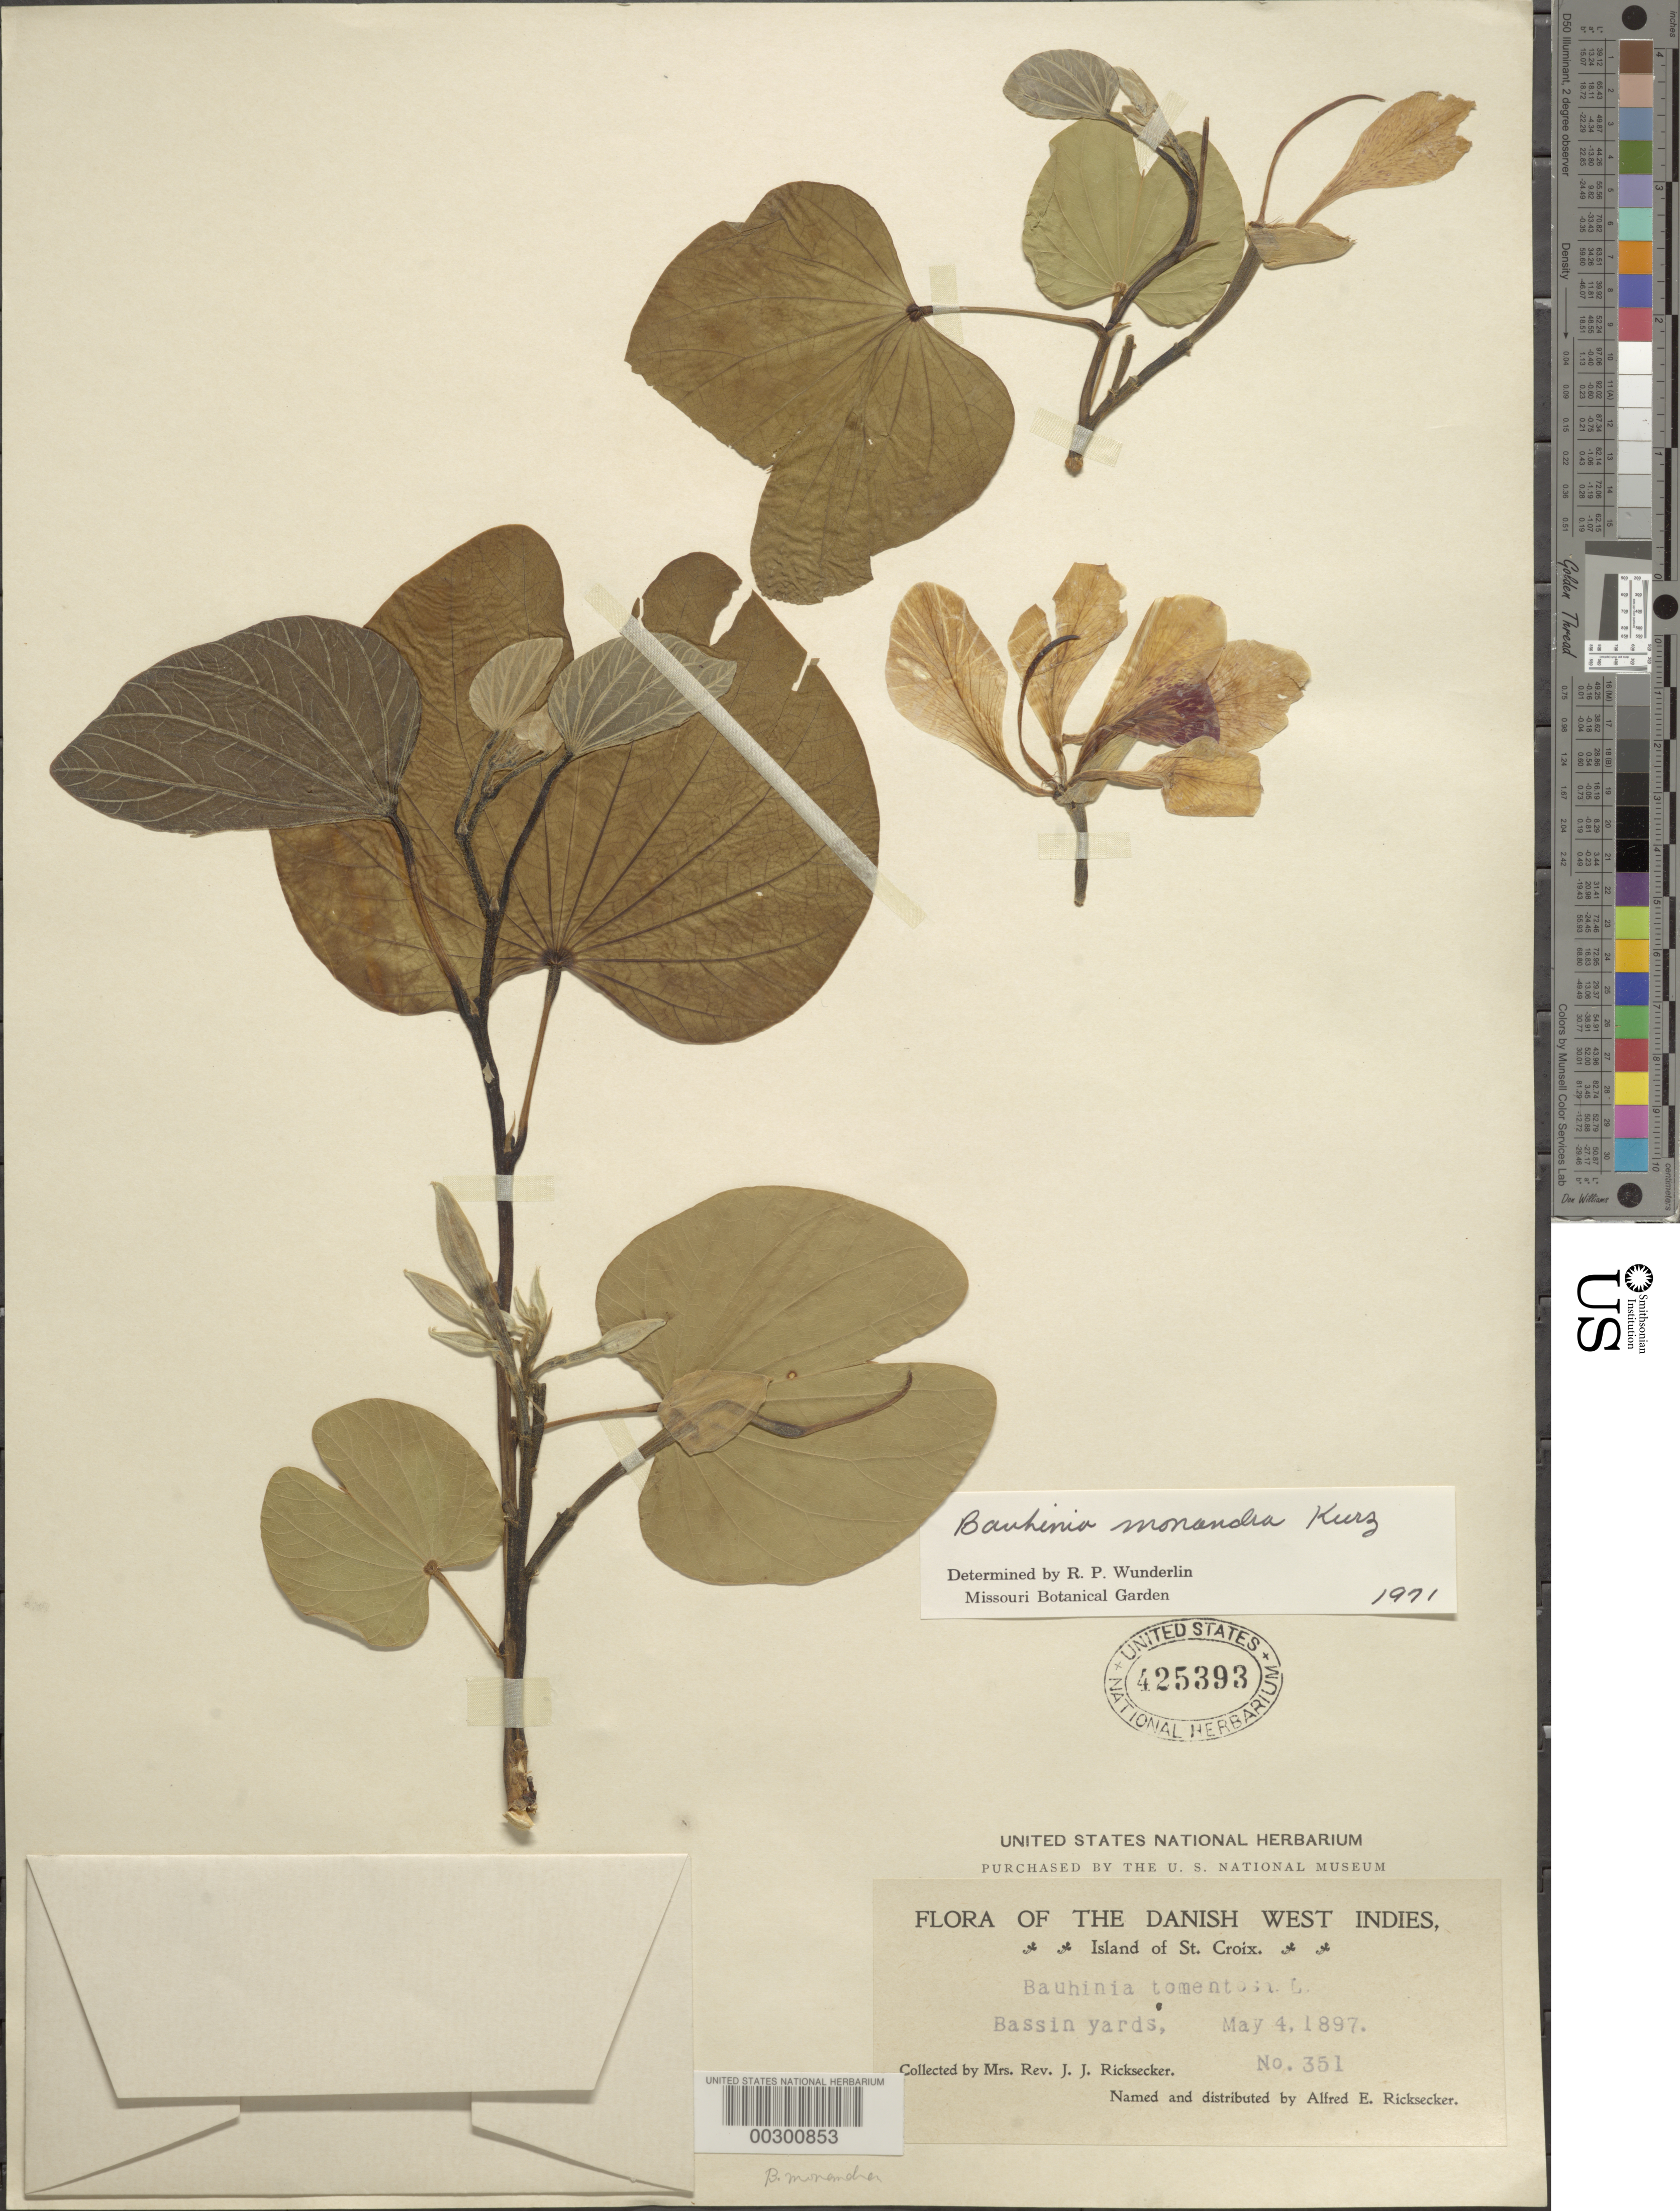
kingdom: Plantae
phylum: Tracheophyta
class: Magnoliopsida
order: Fabales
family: Fabaceae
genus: Bauhinia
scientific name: Bauhinia monandra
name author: Kurz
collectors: L. A. Ricksecker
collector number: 351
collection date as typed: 04 May 1897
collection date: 1897-05-04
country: U.S. Virgin Islands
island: St. Croix Island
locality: Bassin yards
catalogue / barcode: US 425393